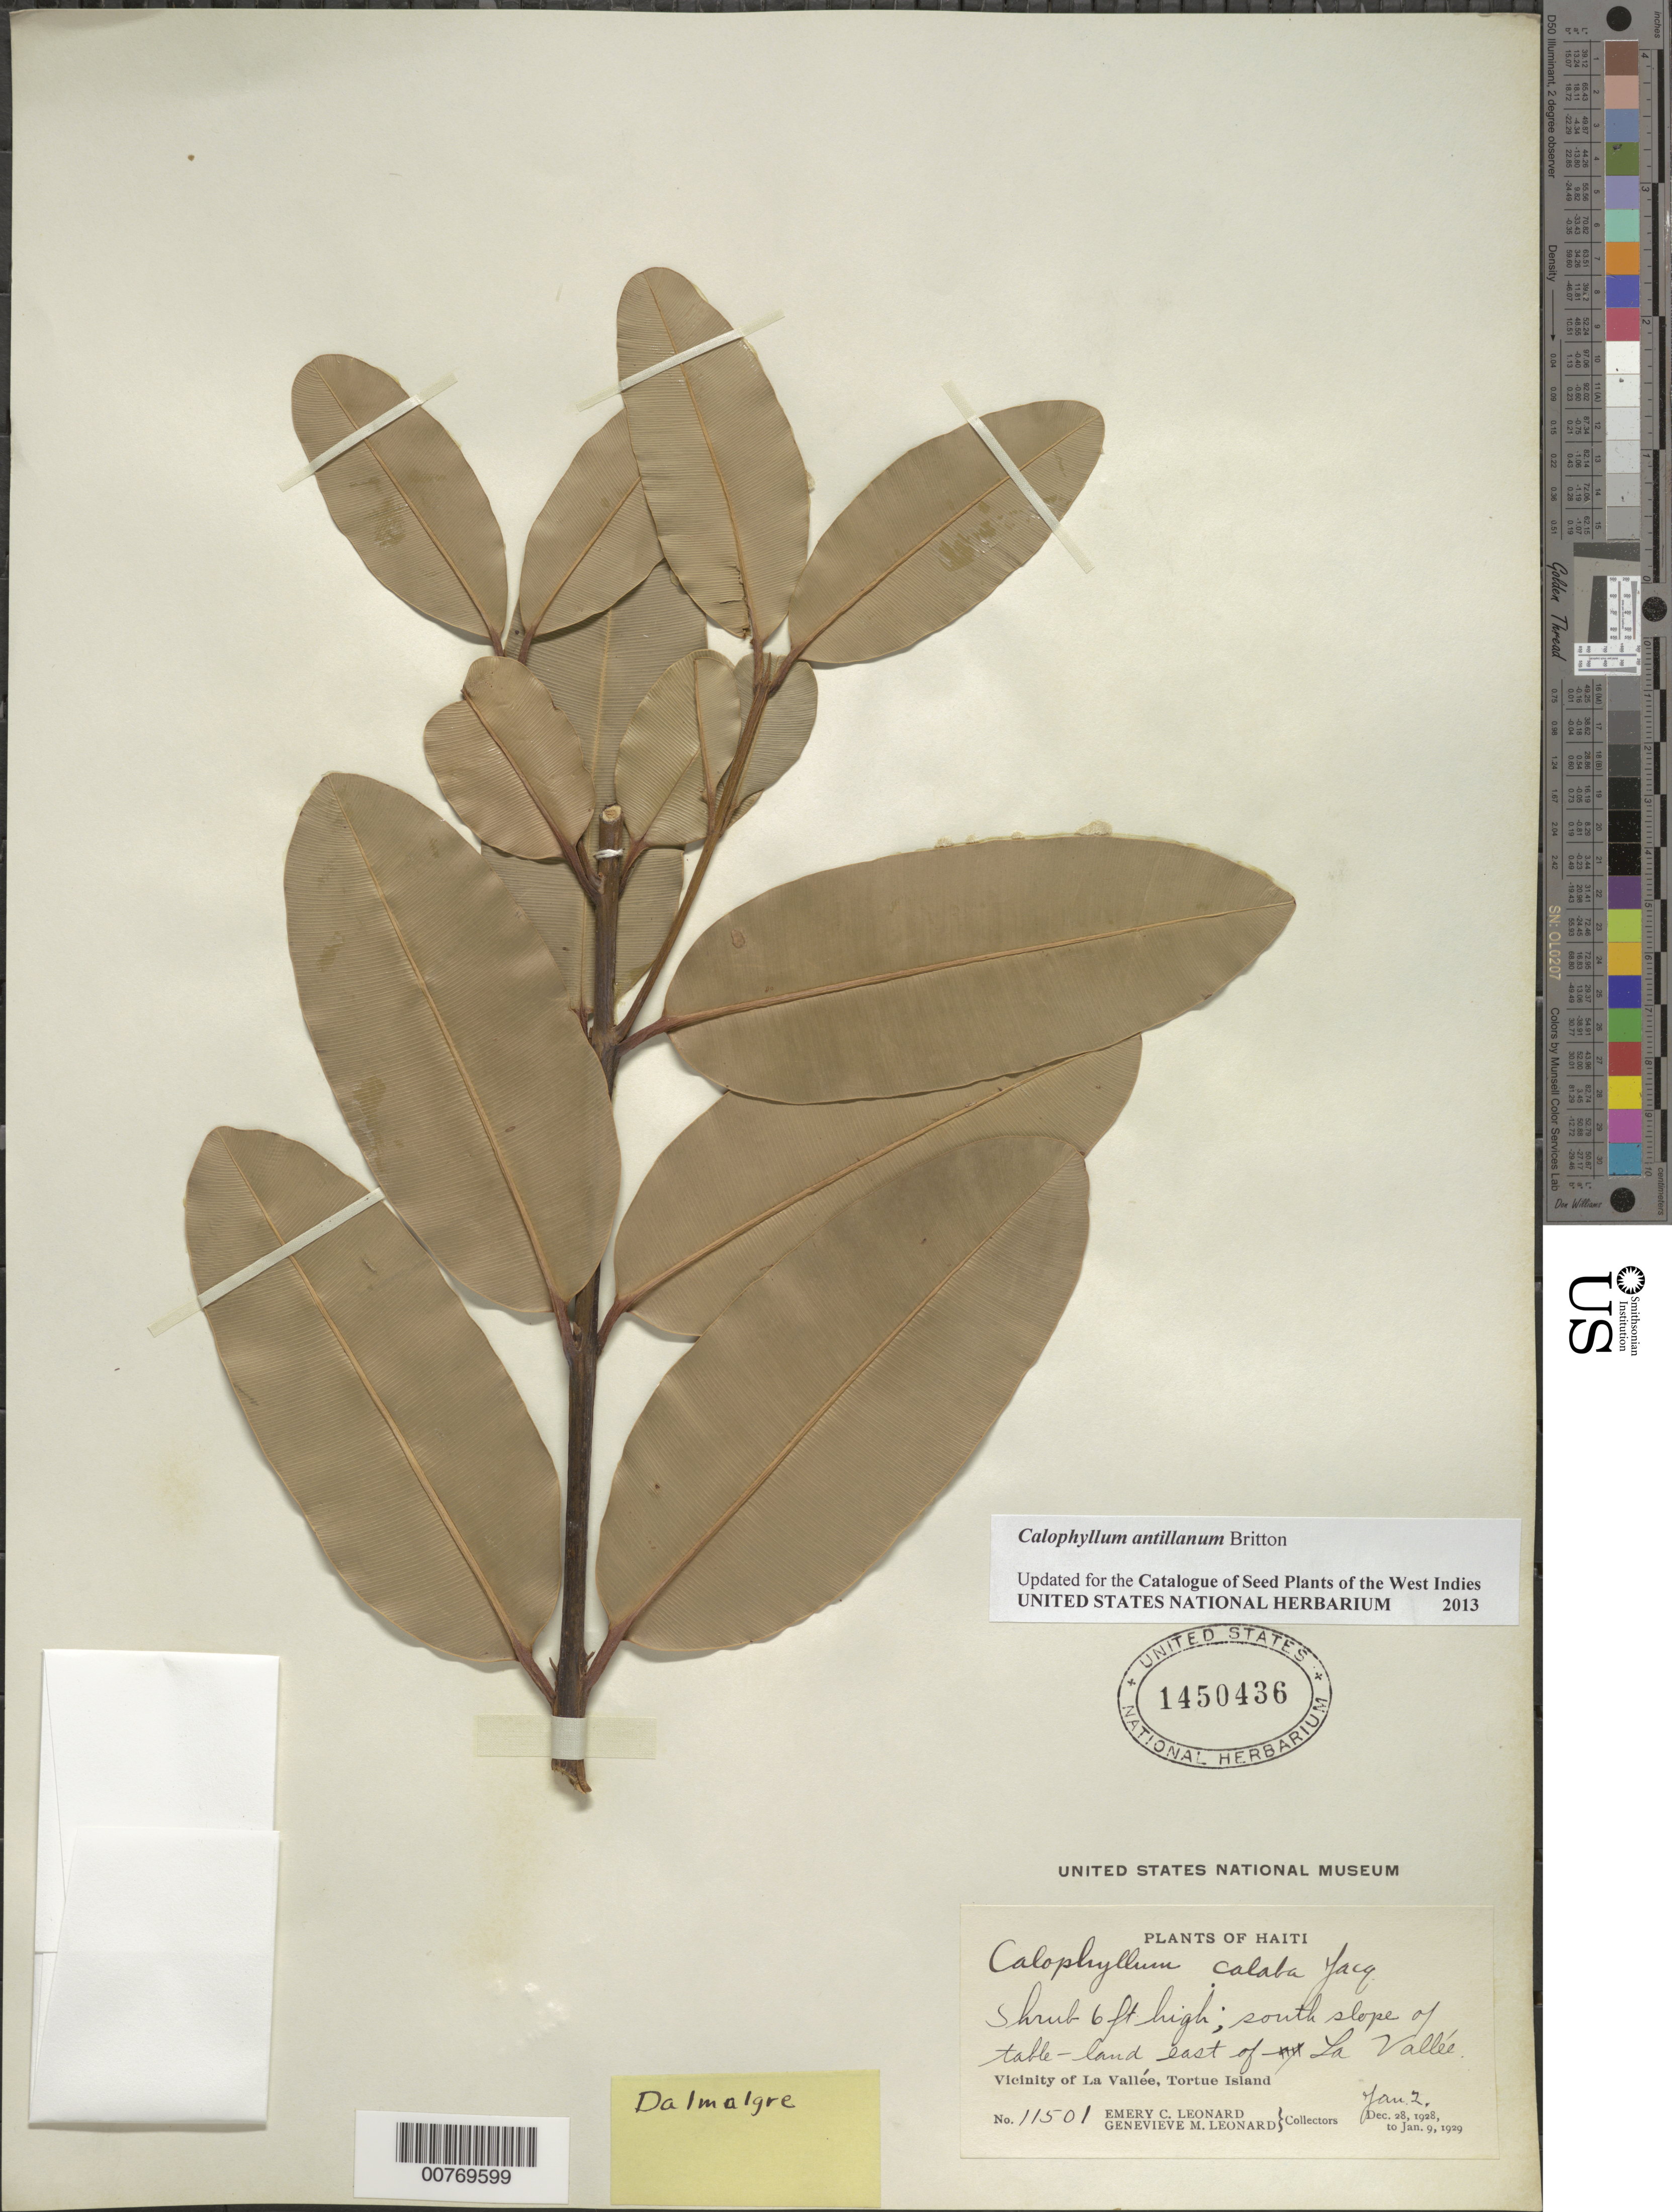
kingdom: Plantae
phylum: Tracheophyta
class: Magnoliopsida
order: Malpighiales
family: Calophyllaceae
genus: Calophyllum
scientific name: Calophyllum antillanum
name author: Britton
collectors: E. C. Leonard & G. M. Leonard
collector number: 11501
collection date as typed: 02 Jan 1929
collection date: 1929-01-02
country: Haiti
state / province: Nord-Óuest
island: Île de la Tortue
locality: Vicinity of La Vallée, Tortue Island.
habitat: south slope of table-land east of La Vallée.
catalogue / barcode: US 1450436